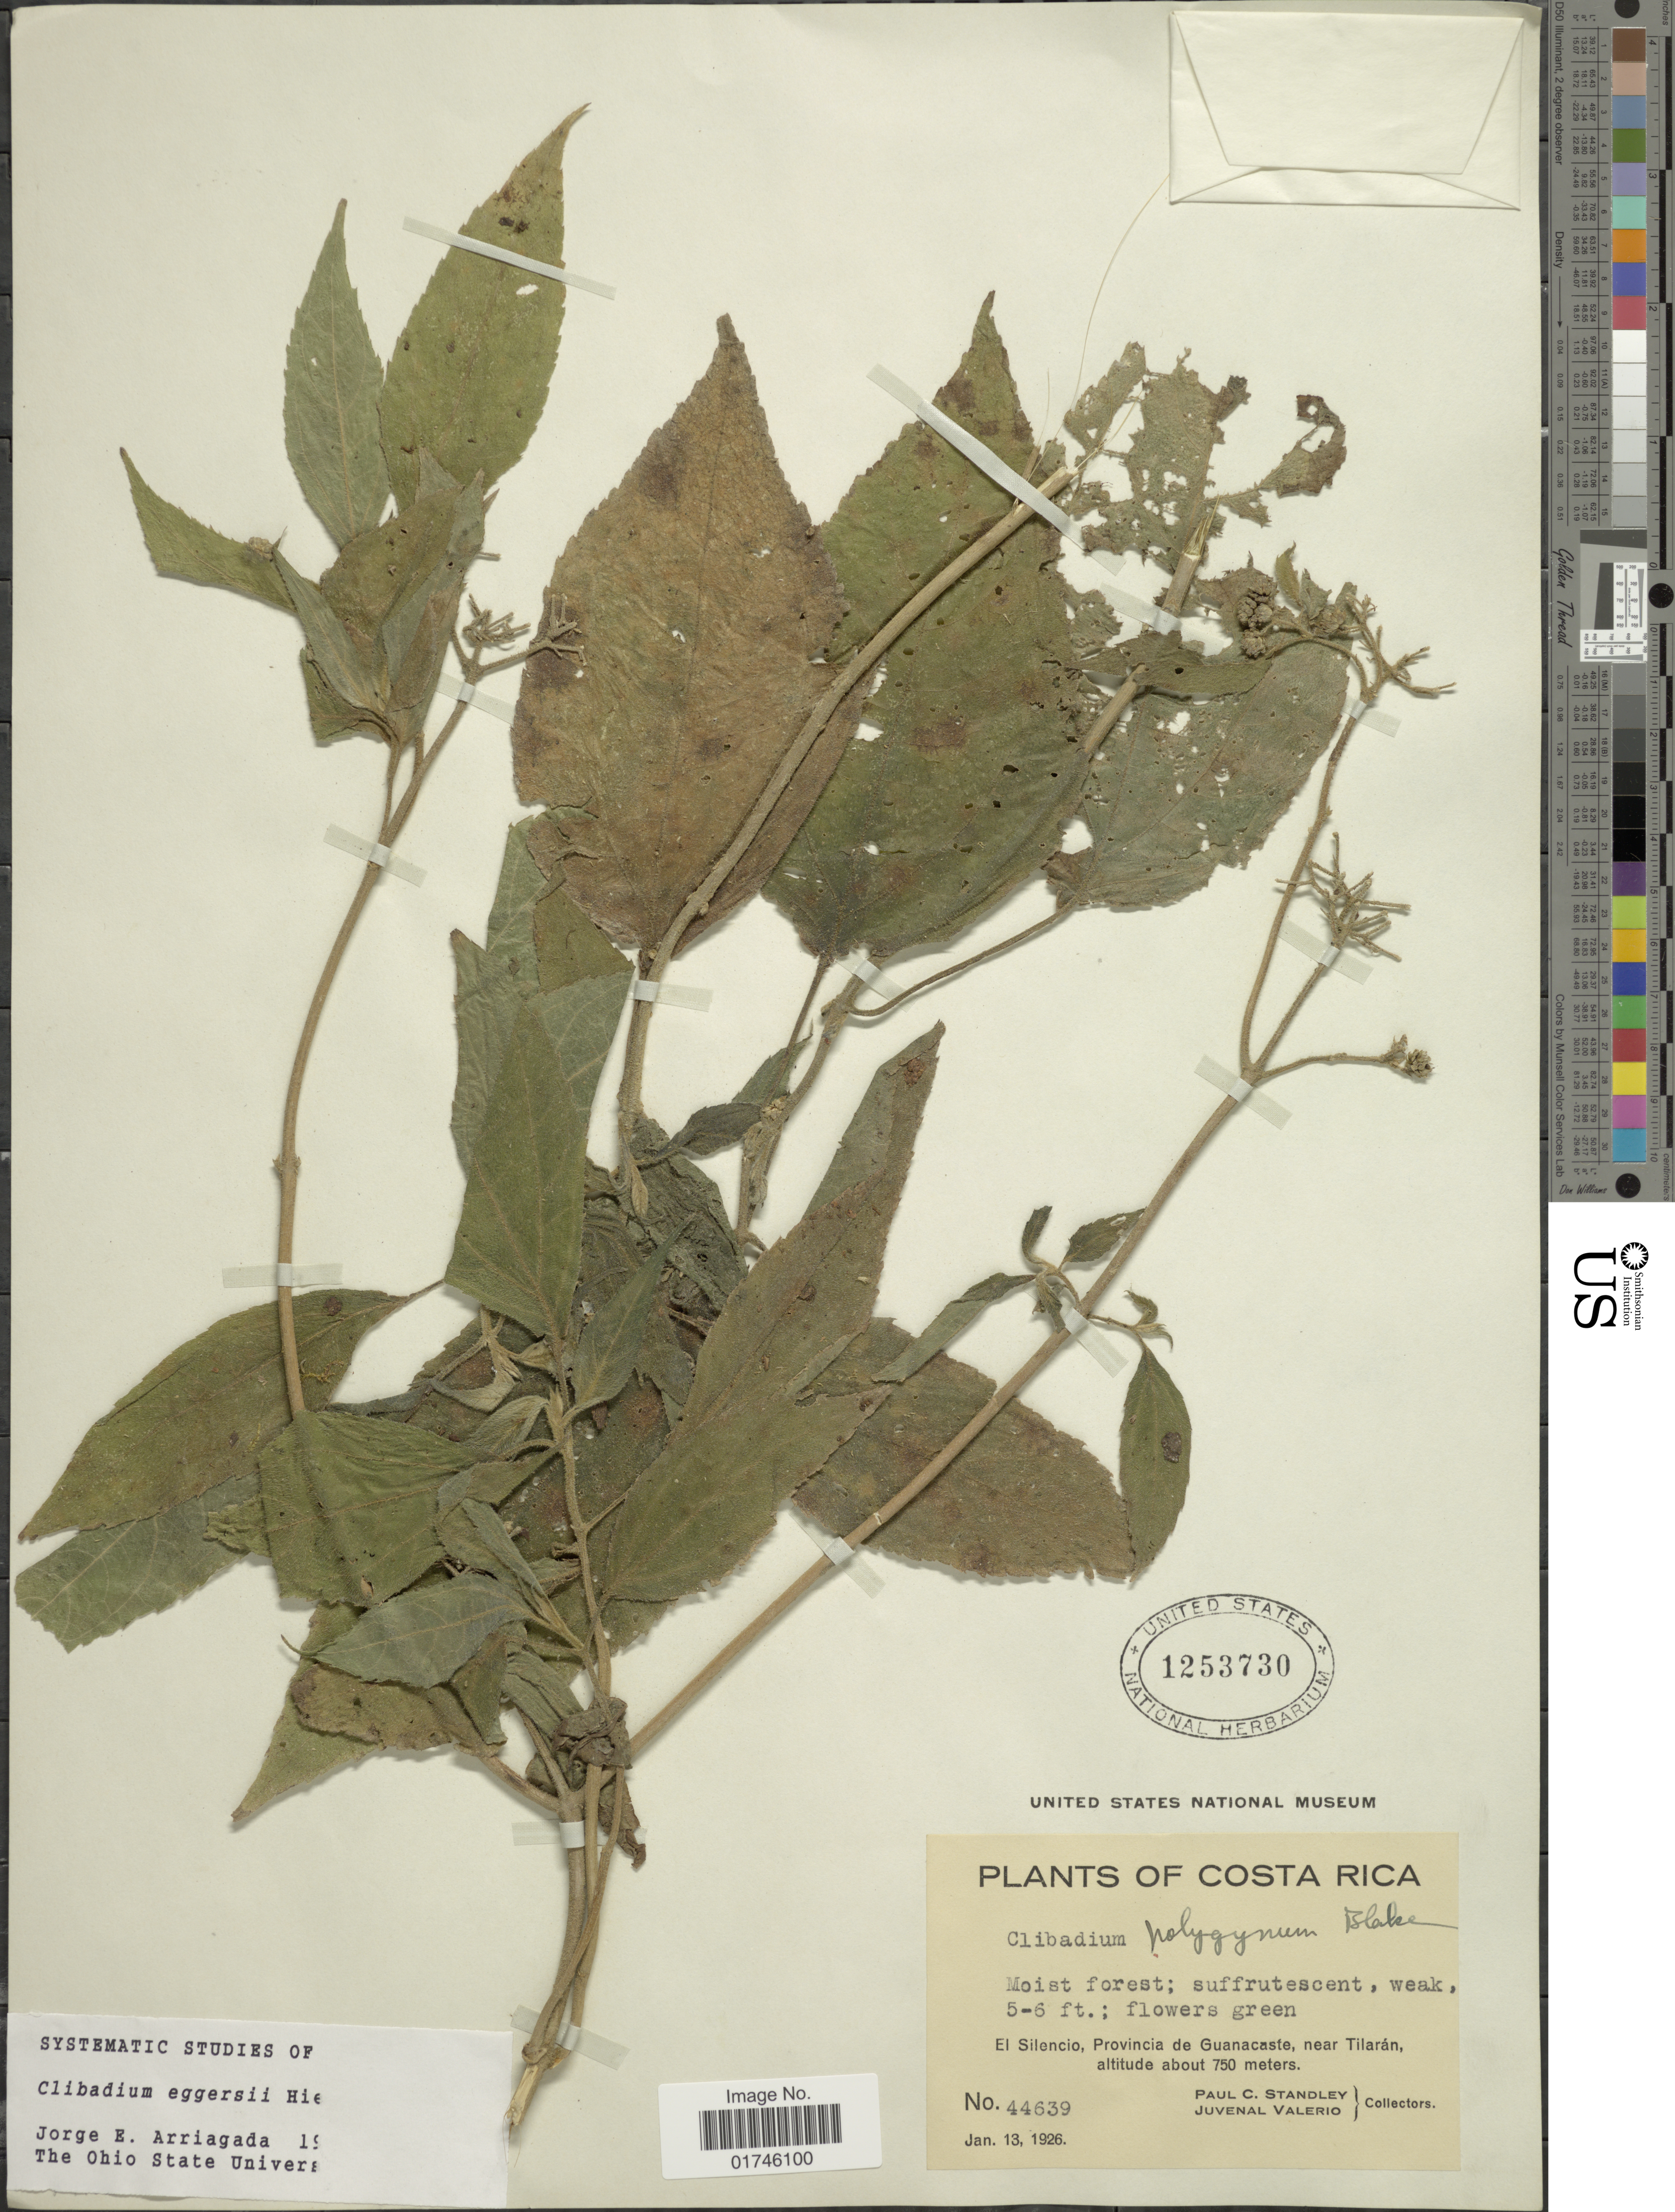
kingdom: Plantae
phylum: Tracheophyta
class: Magnoliopsida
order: Asterales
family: Asteraceae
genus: Clibadium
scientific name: Clibadium eggersii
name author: Hieron.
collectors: P. C. Standley & J. Valerio R.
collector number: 44369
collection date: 1926-01-13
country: Costa Rica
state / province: Guanacaste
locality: El Silencio, Provincia de Guanacaste, near Tilaran.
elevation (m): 750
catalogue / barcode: US 1253730